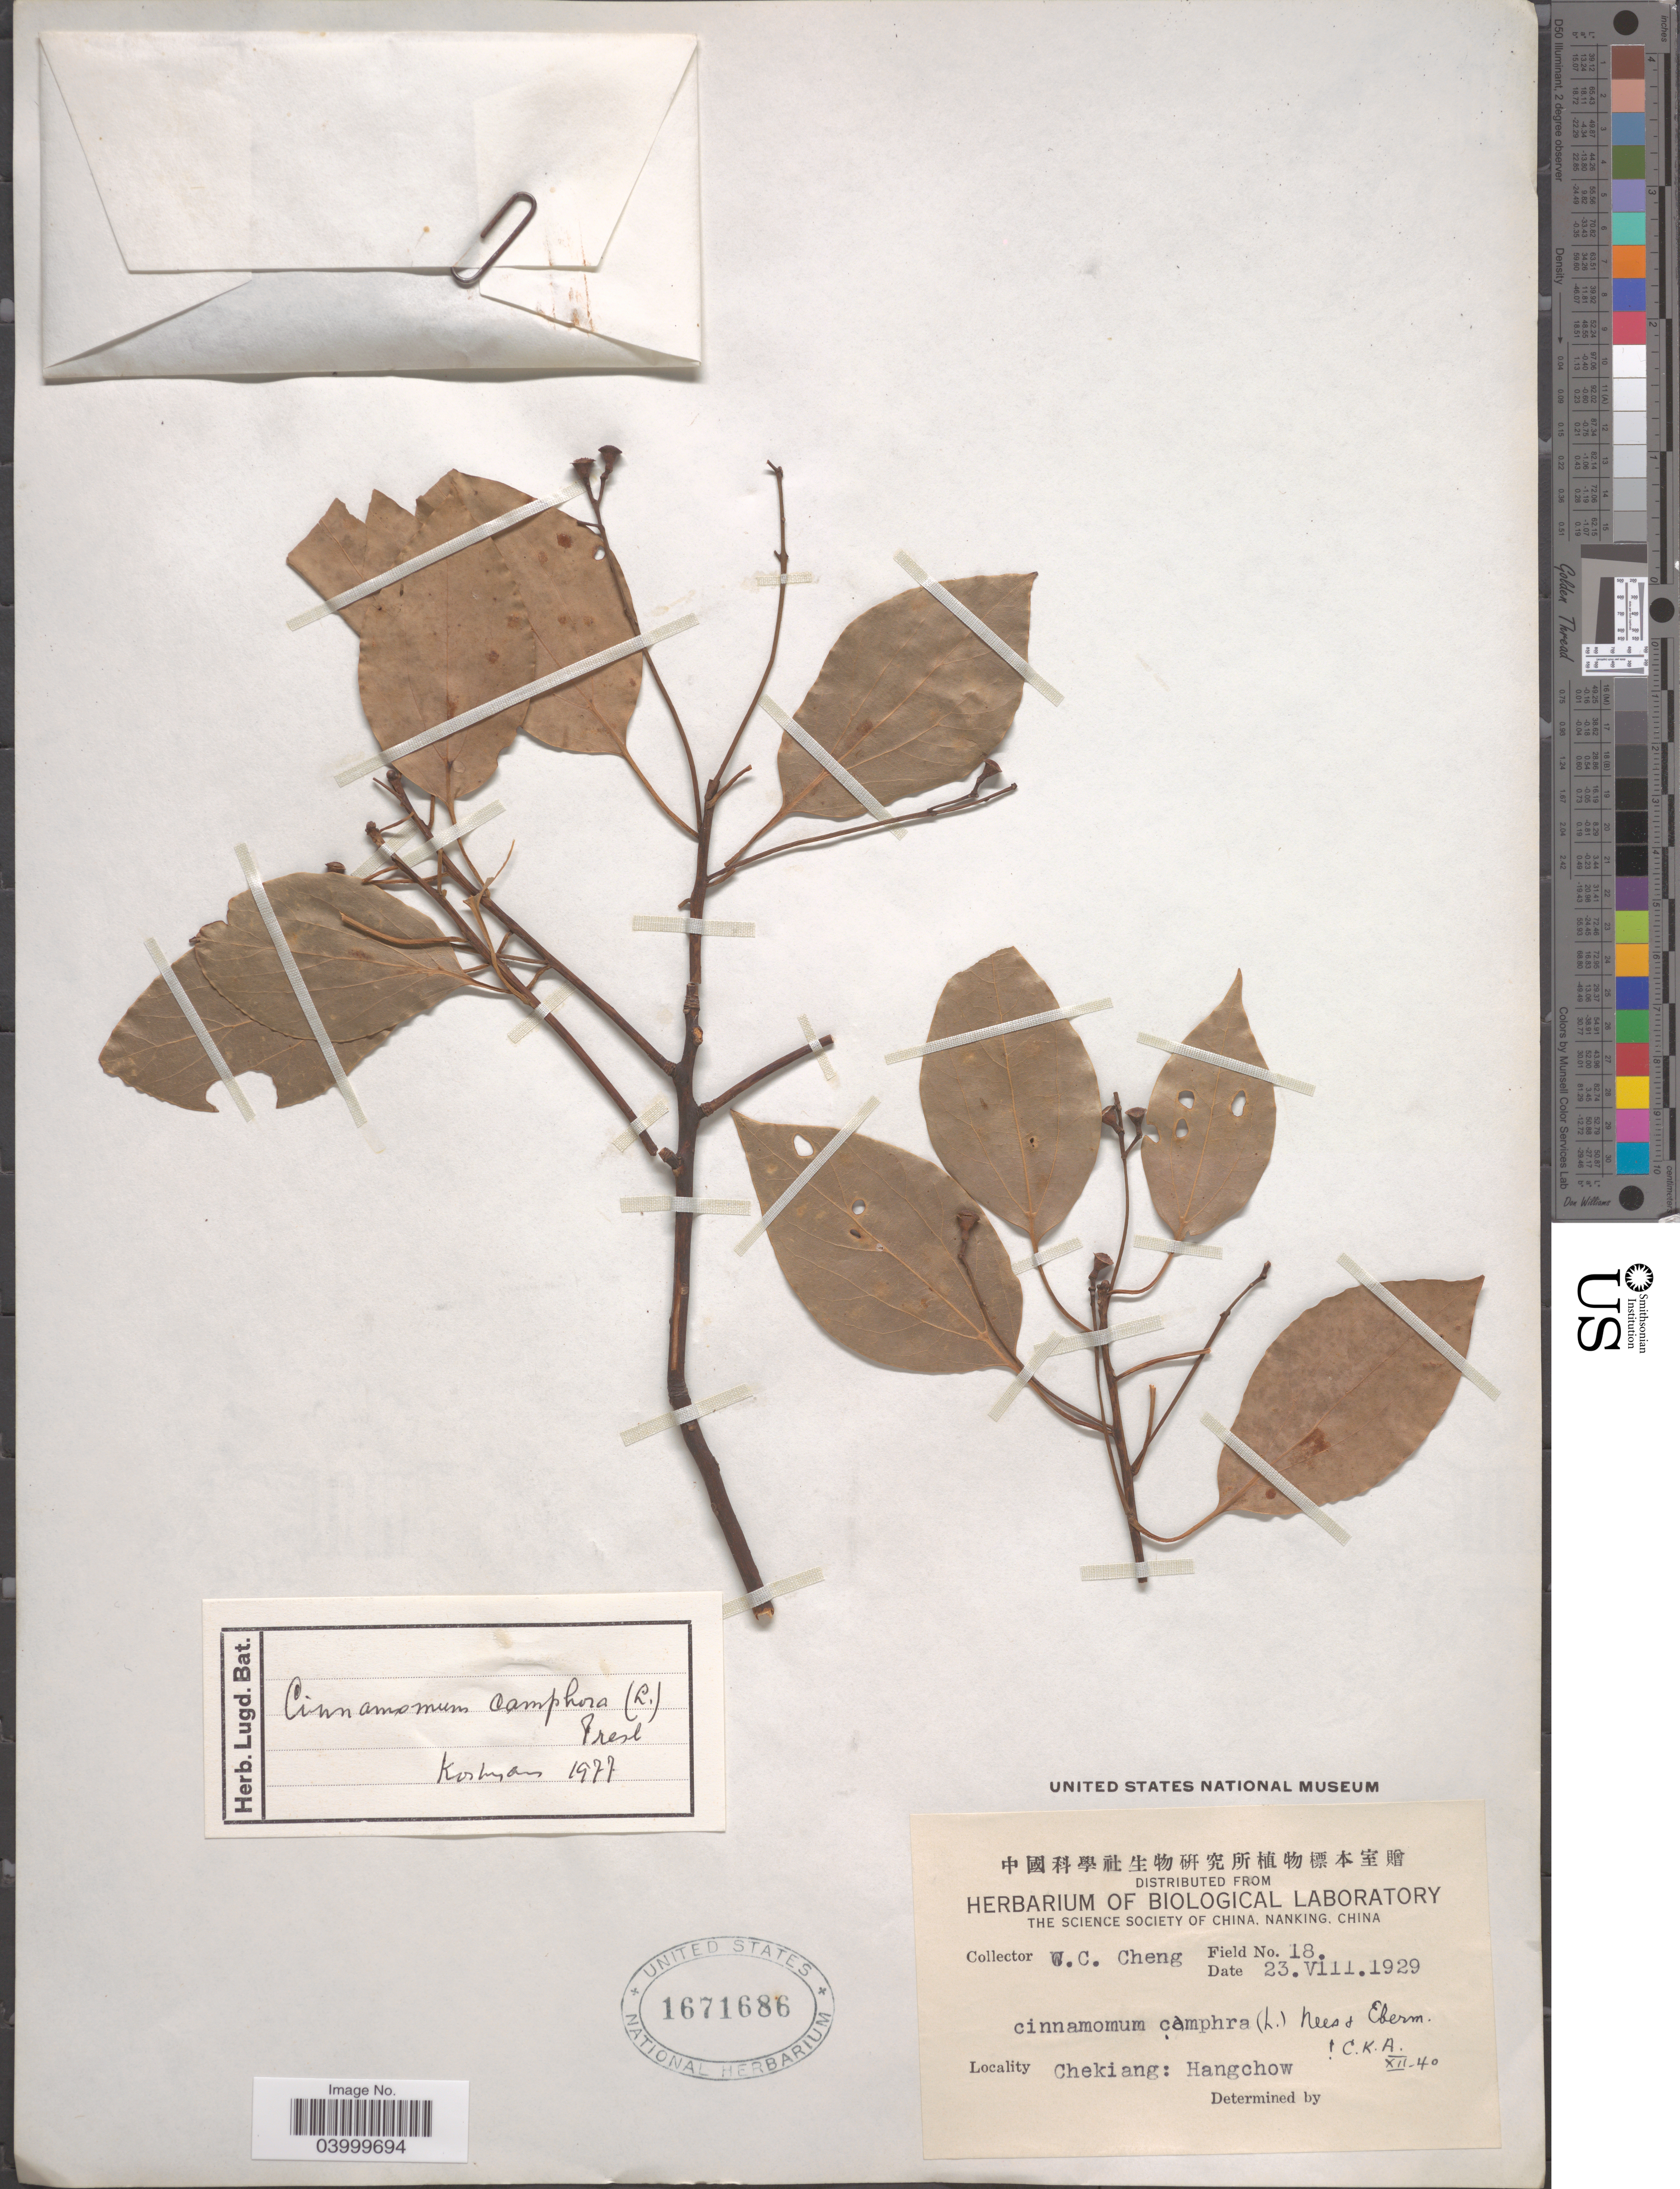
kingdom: Plantae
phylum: Tracheophyta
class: Magnoliopsida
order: Laurales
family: Lauraceae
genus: Cinnamomum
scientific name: Cinnamomum camphora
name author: (L.) J. Presl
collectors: W. C. Cheng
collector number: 18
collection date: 1929-08-23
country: China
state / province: Zhejiang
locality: Chekiang: Hangchow.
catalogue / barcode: US 1671686